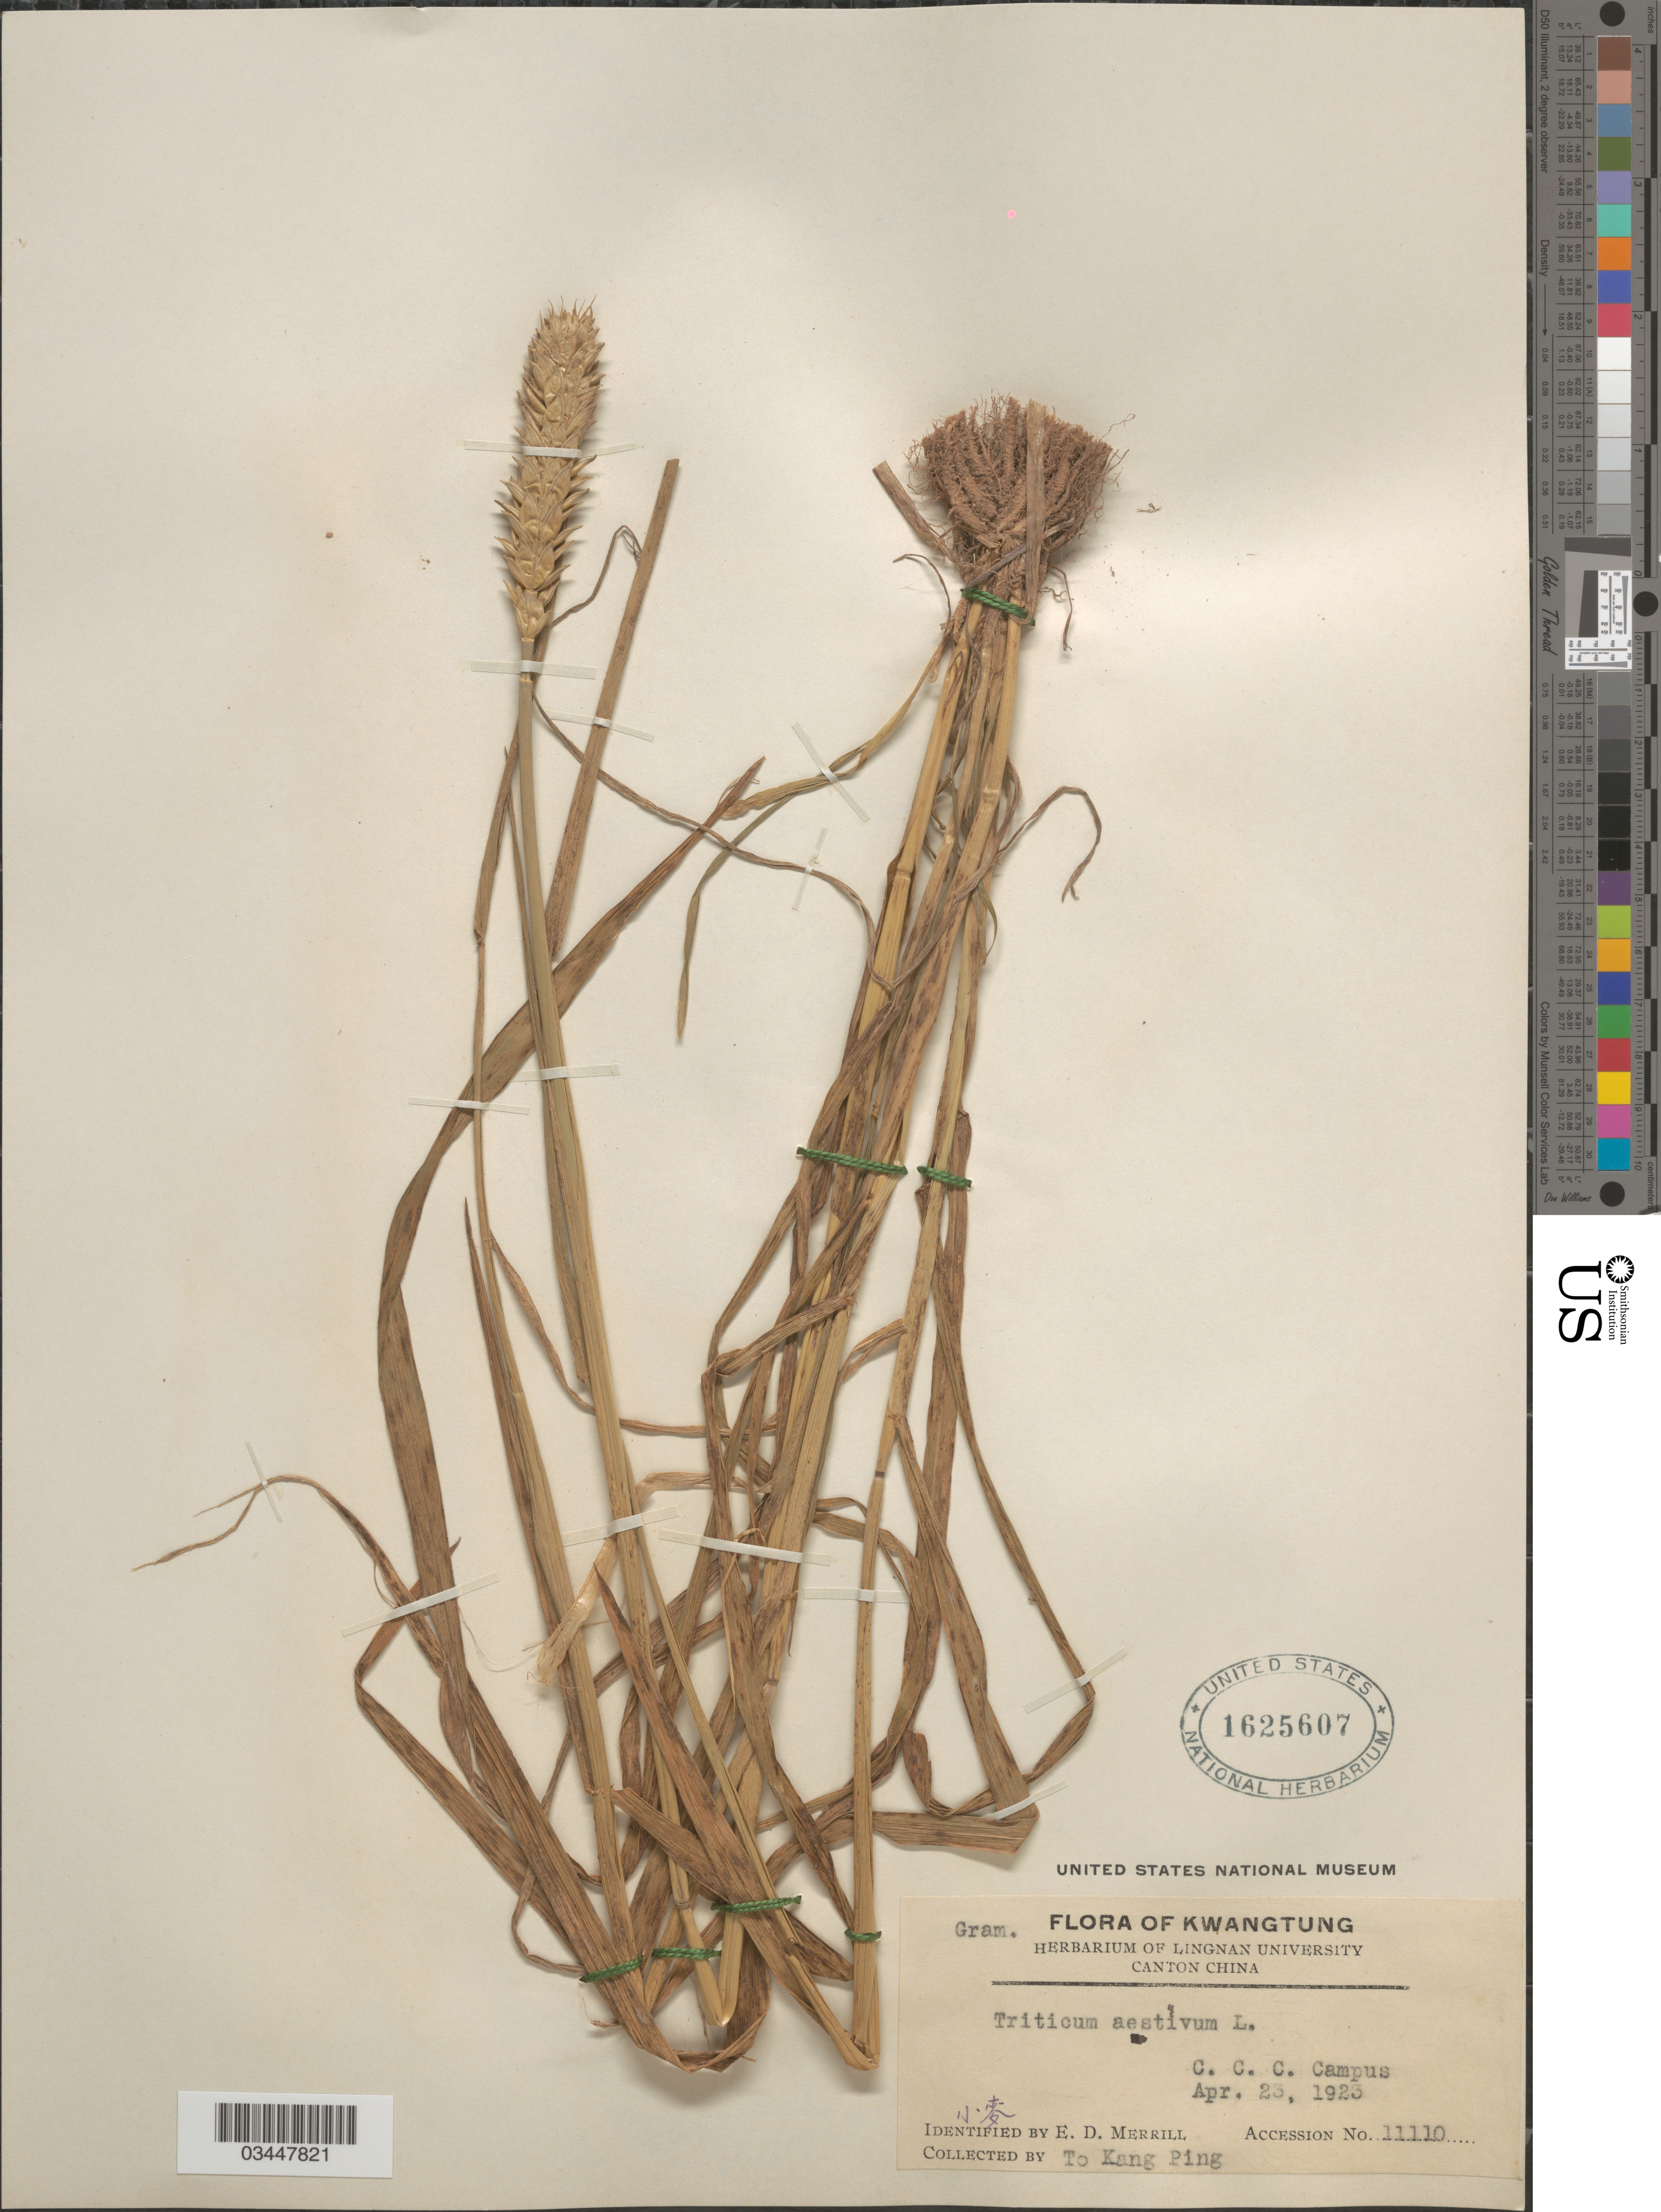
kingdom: Plantae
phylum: Tracheophyta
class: Liliopsida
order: Poales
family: Poaceae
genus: Triticum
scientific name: Triticum aestivum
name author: L.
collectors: T. Ping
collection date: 1923-04-23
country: China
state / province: Guangdong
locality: Kwangtung. C. C. C. Campus.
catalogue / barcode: US 1625607